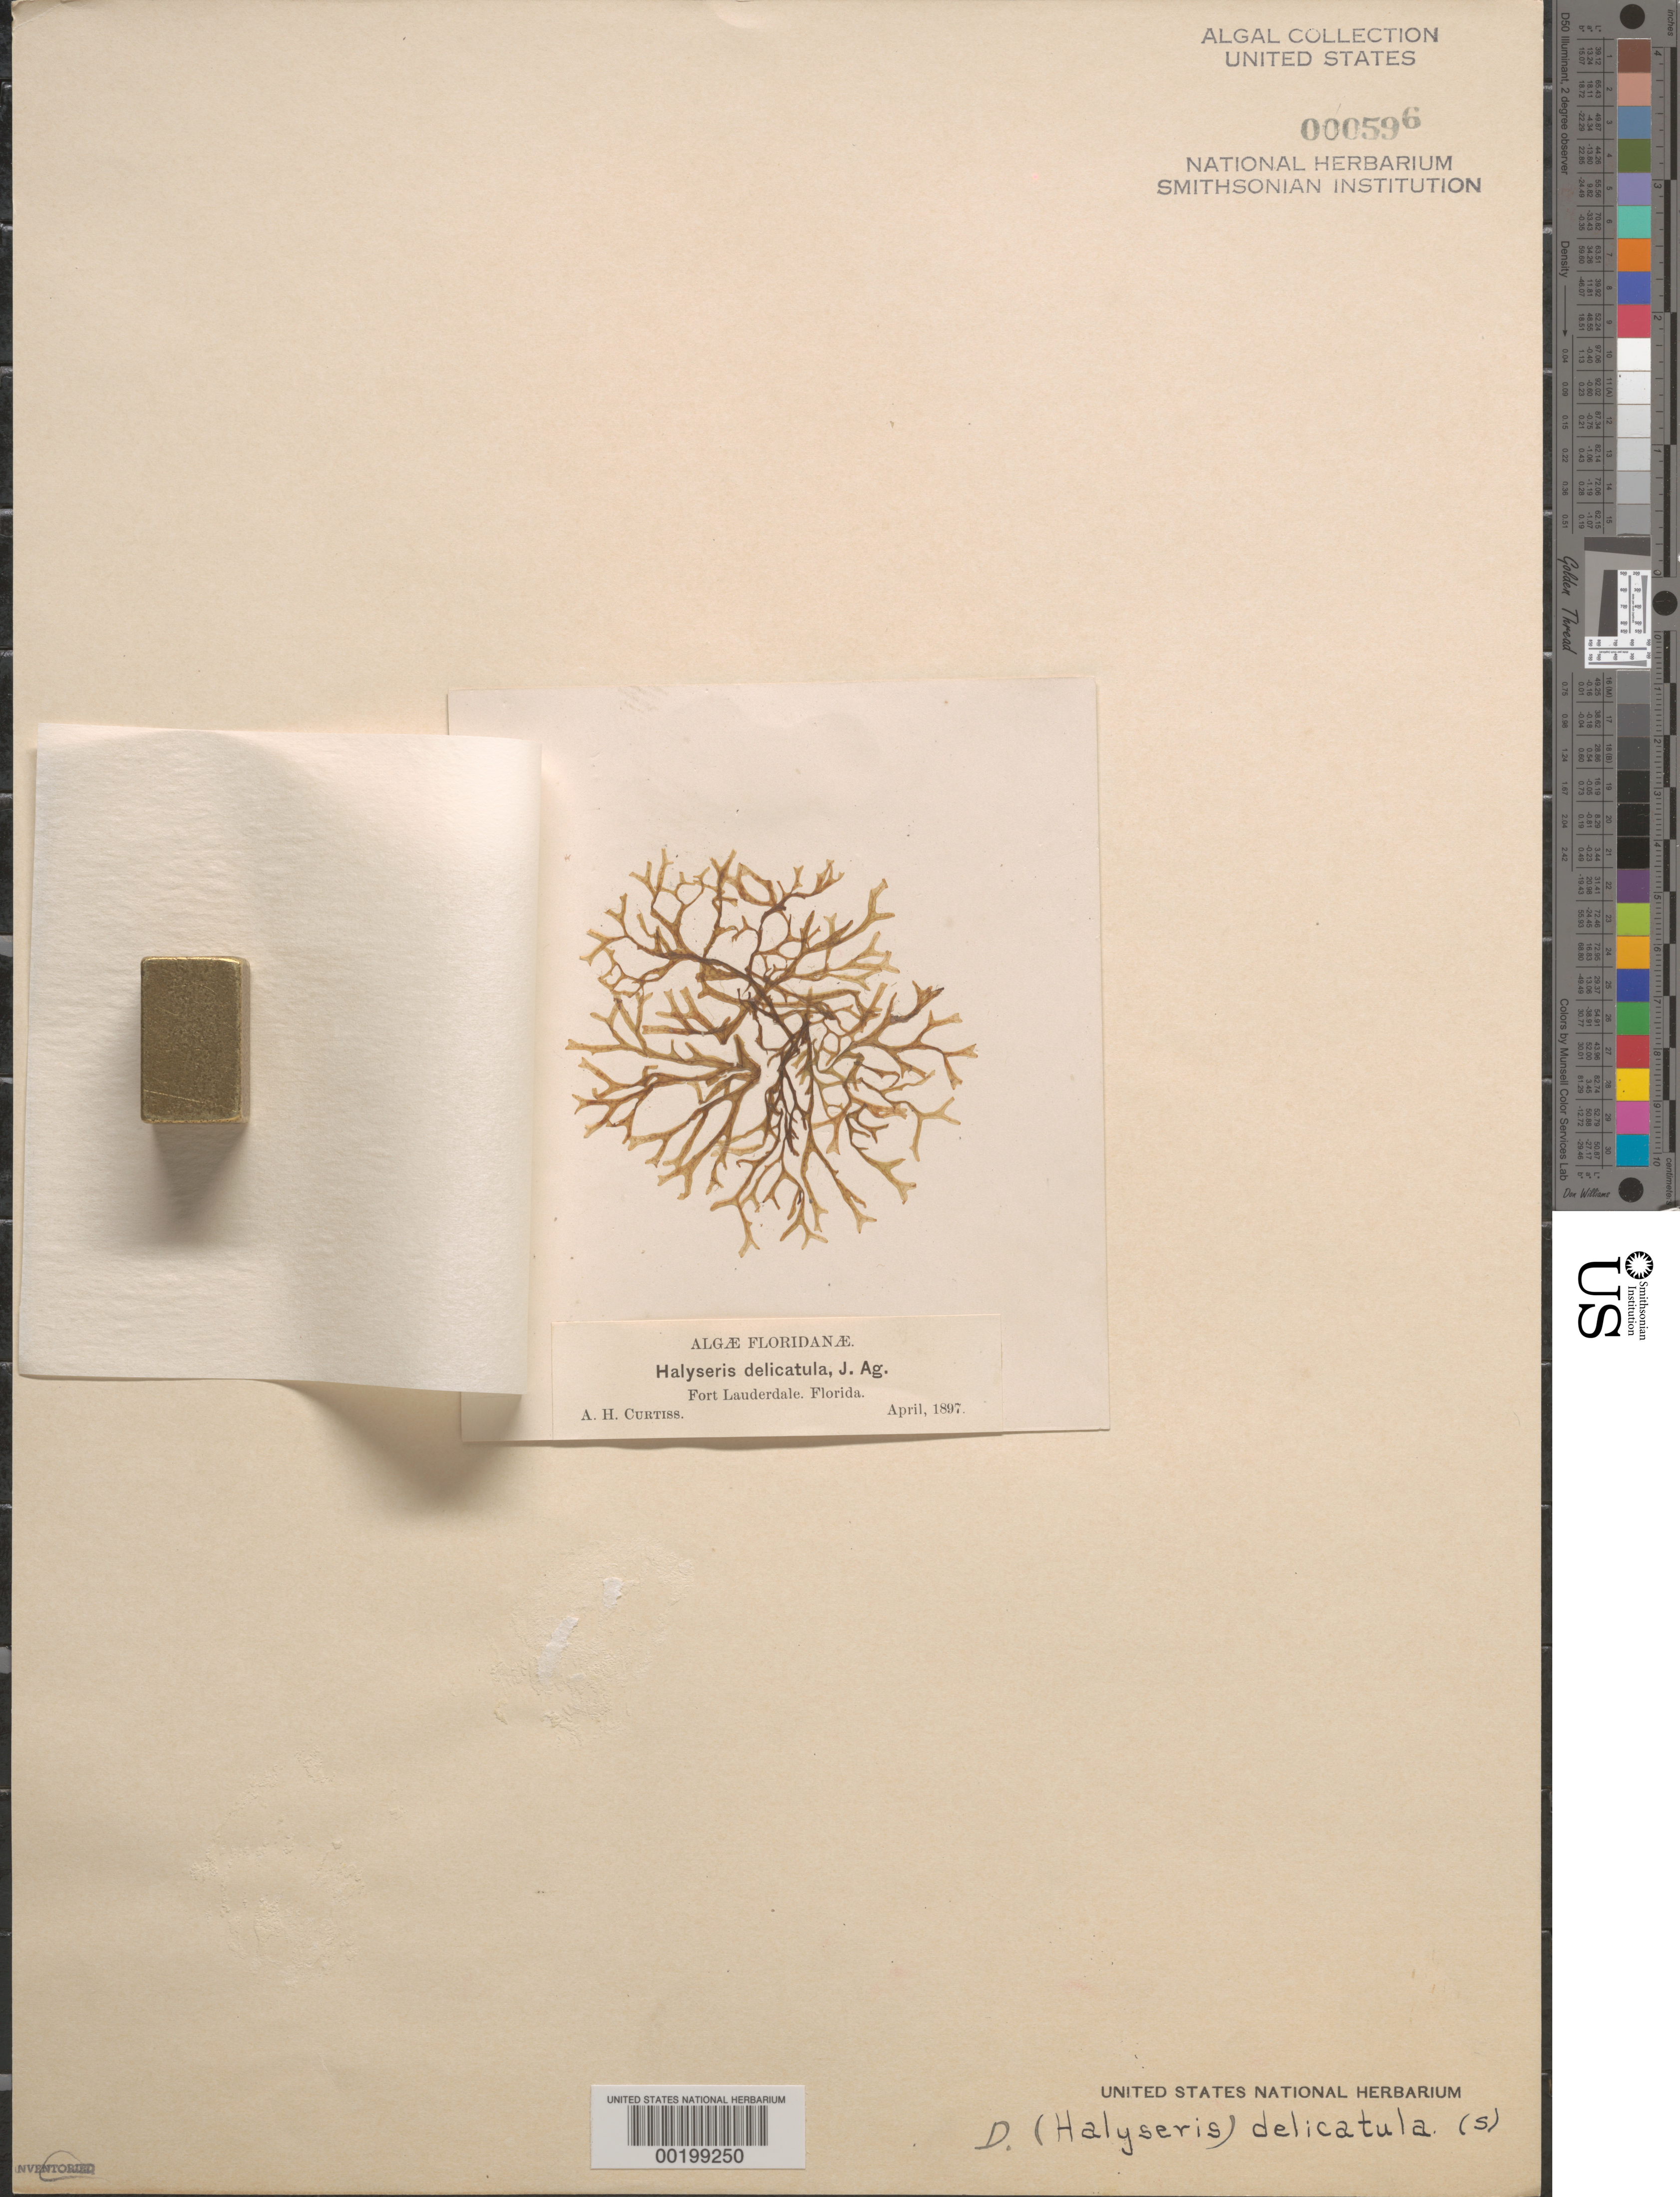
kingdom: Chromista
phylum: Ochrophyta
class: Phaeophyceae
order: Dictyotales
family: Dictyotaceae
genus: Dictyopteris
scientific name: Dictyopteris delicatula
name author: J.V.Lamouroux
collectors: A. H. Curtiss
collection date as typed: Apr 1897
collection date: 1897-04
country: United States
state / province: Florida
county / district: Broward County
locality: Fort Lauderdale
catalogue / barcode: US 596